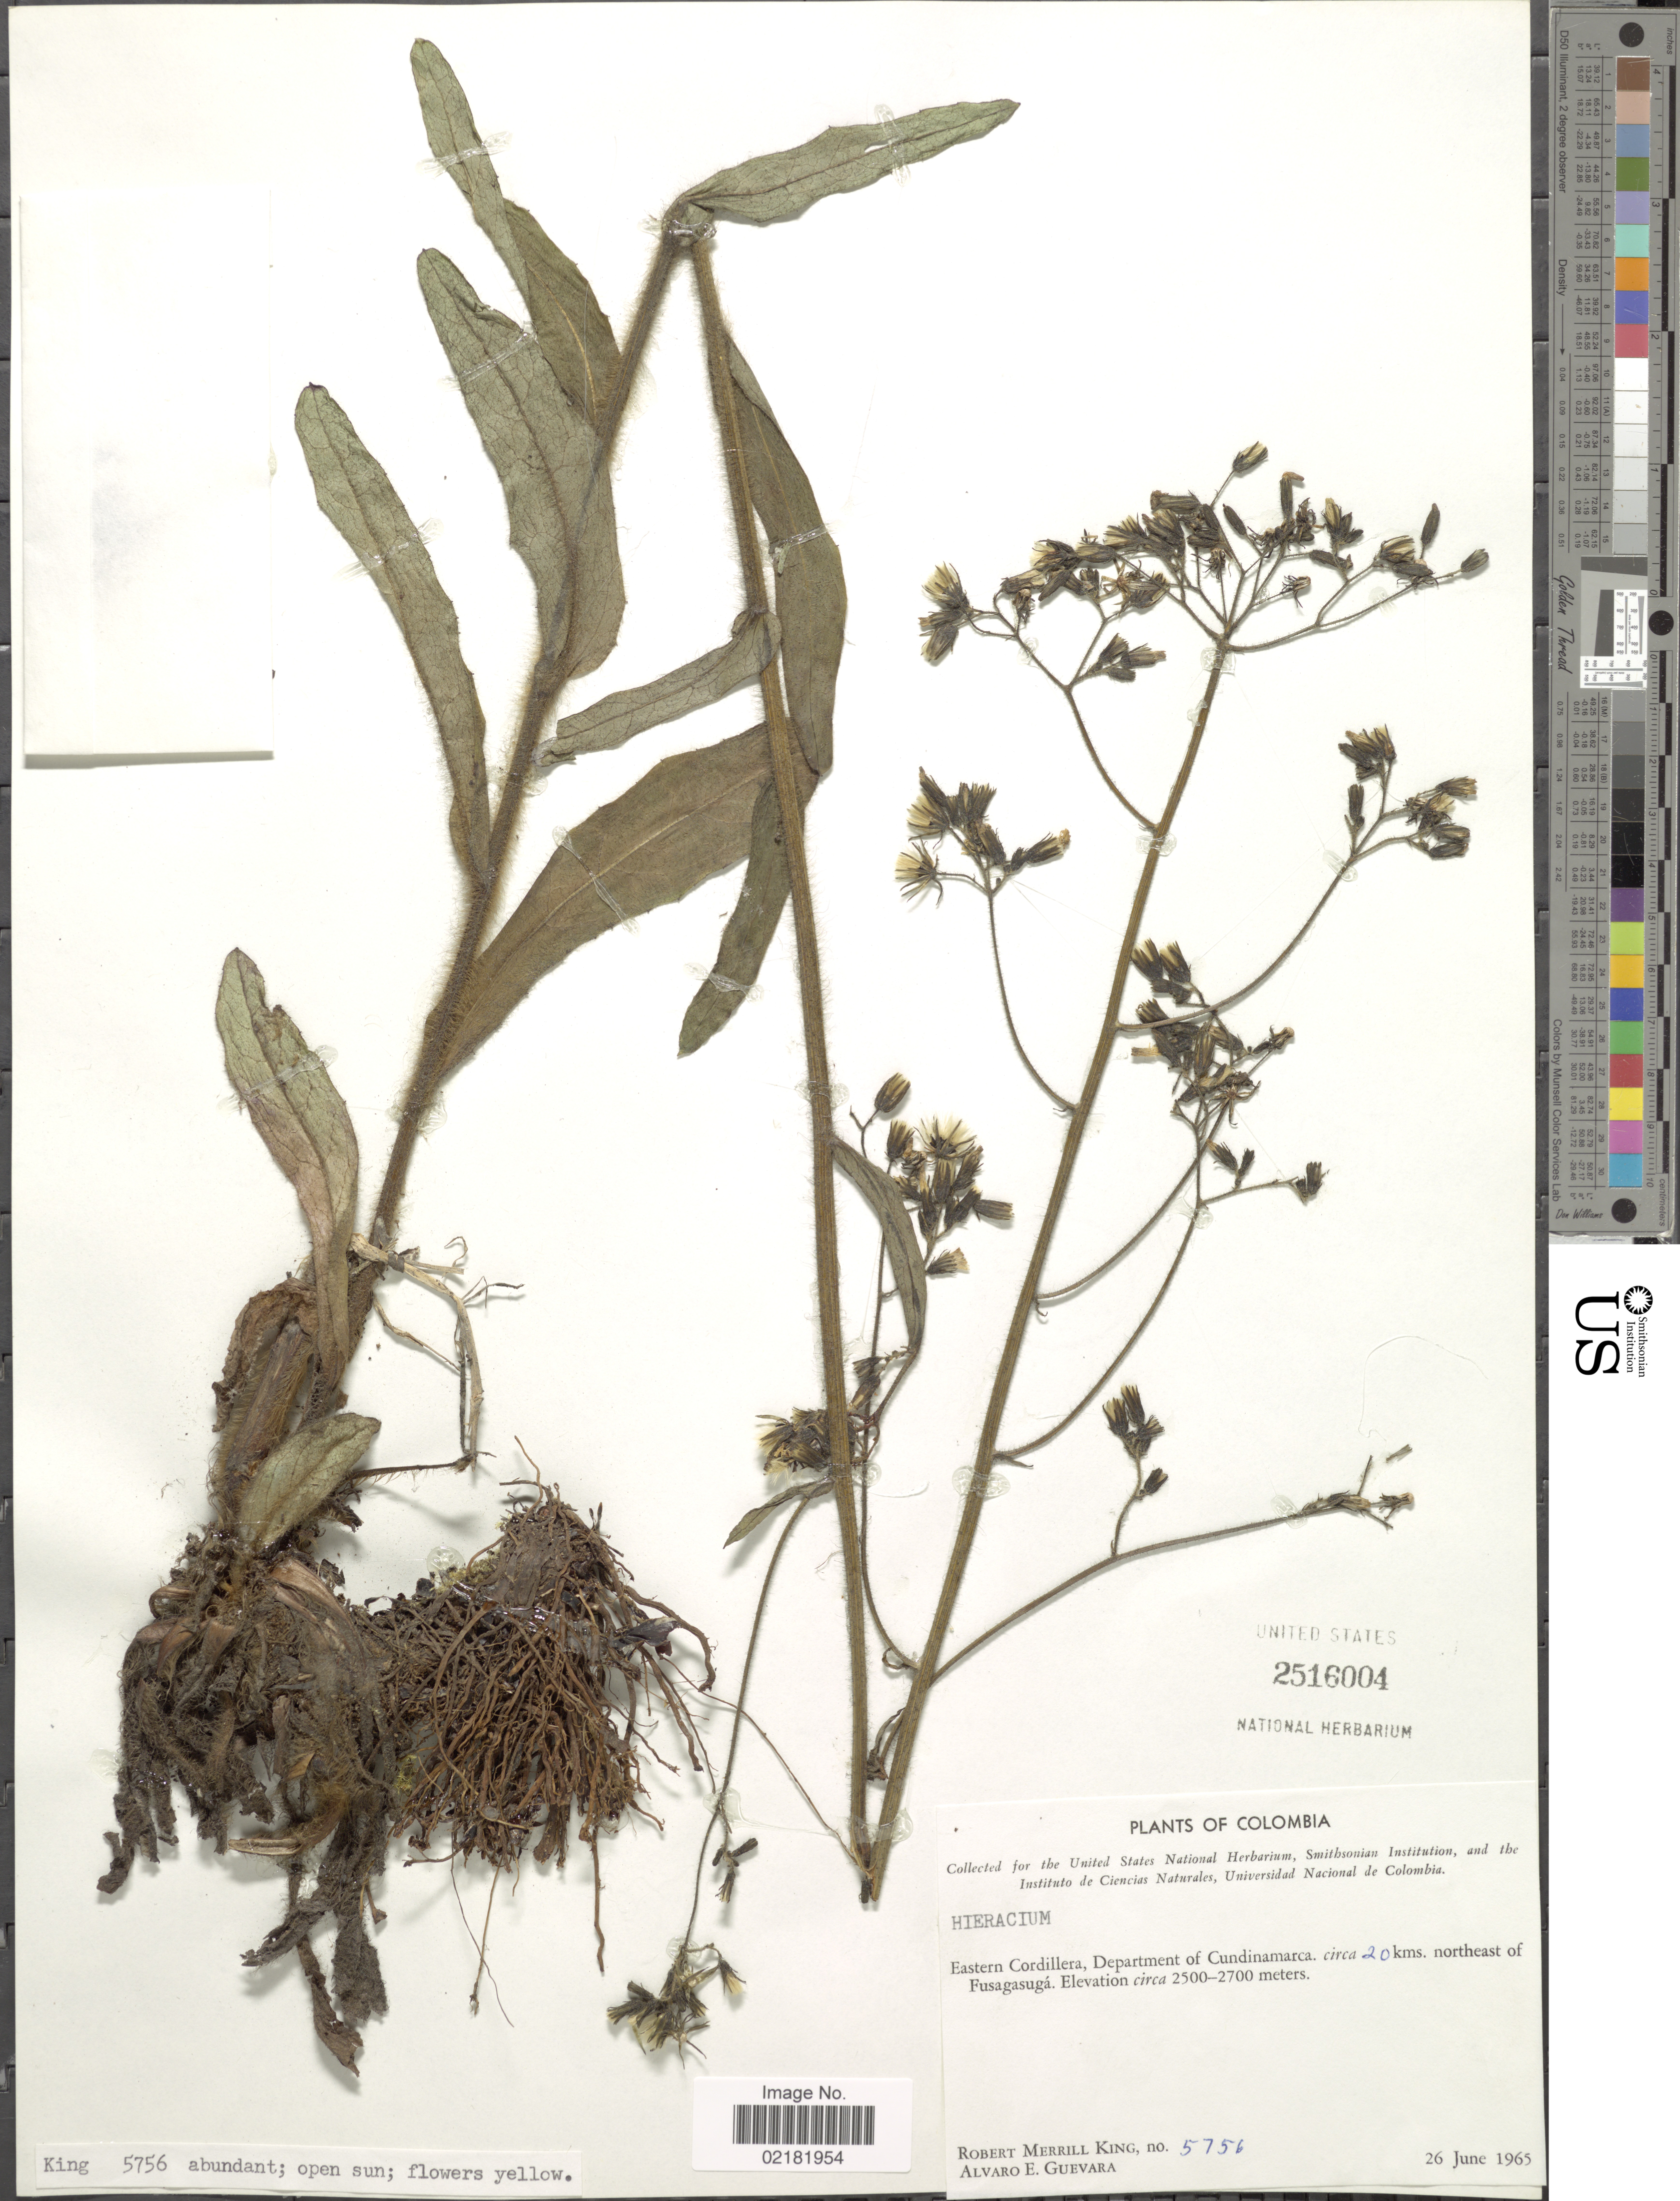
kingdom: Plantae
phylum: Tracheophyta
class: Magnoliopsida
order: Asterales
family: Asteraceae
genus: Hieracium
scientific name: Hieracium repandulare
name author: Druce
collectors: R. M. King & A. E. Guevara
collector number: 5756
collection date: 1965-06-26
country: Colombia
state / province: Cundinamarca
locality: Eastern Cordillera, circa 20 kms. northeast of Fusagasuga.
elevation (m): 2500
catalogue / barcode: US 2516004